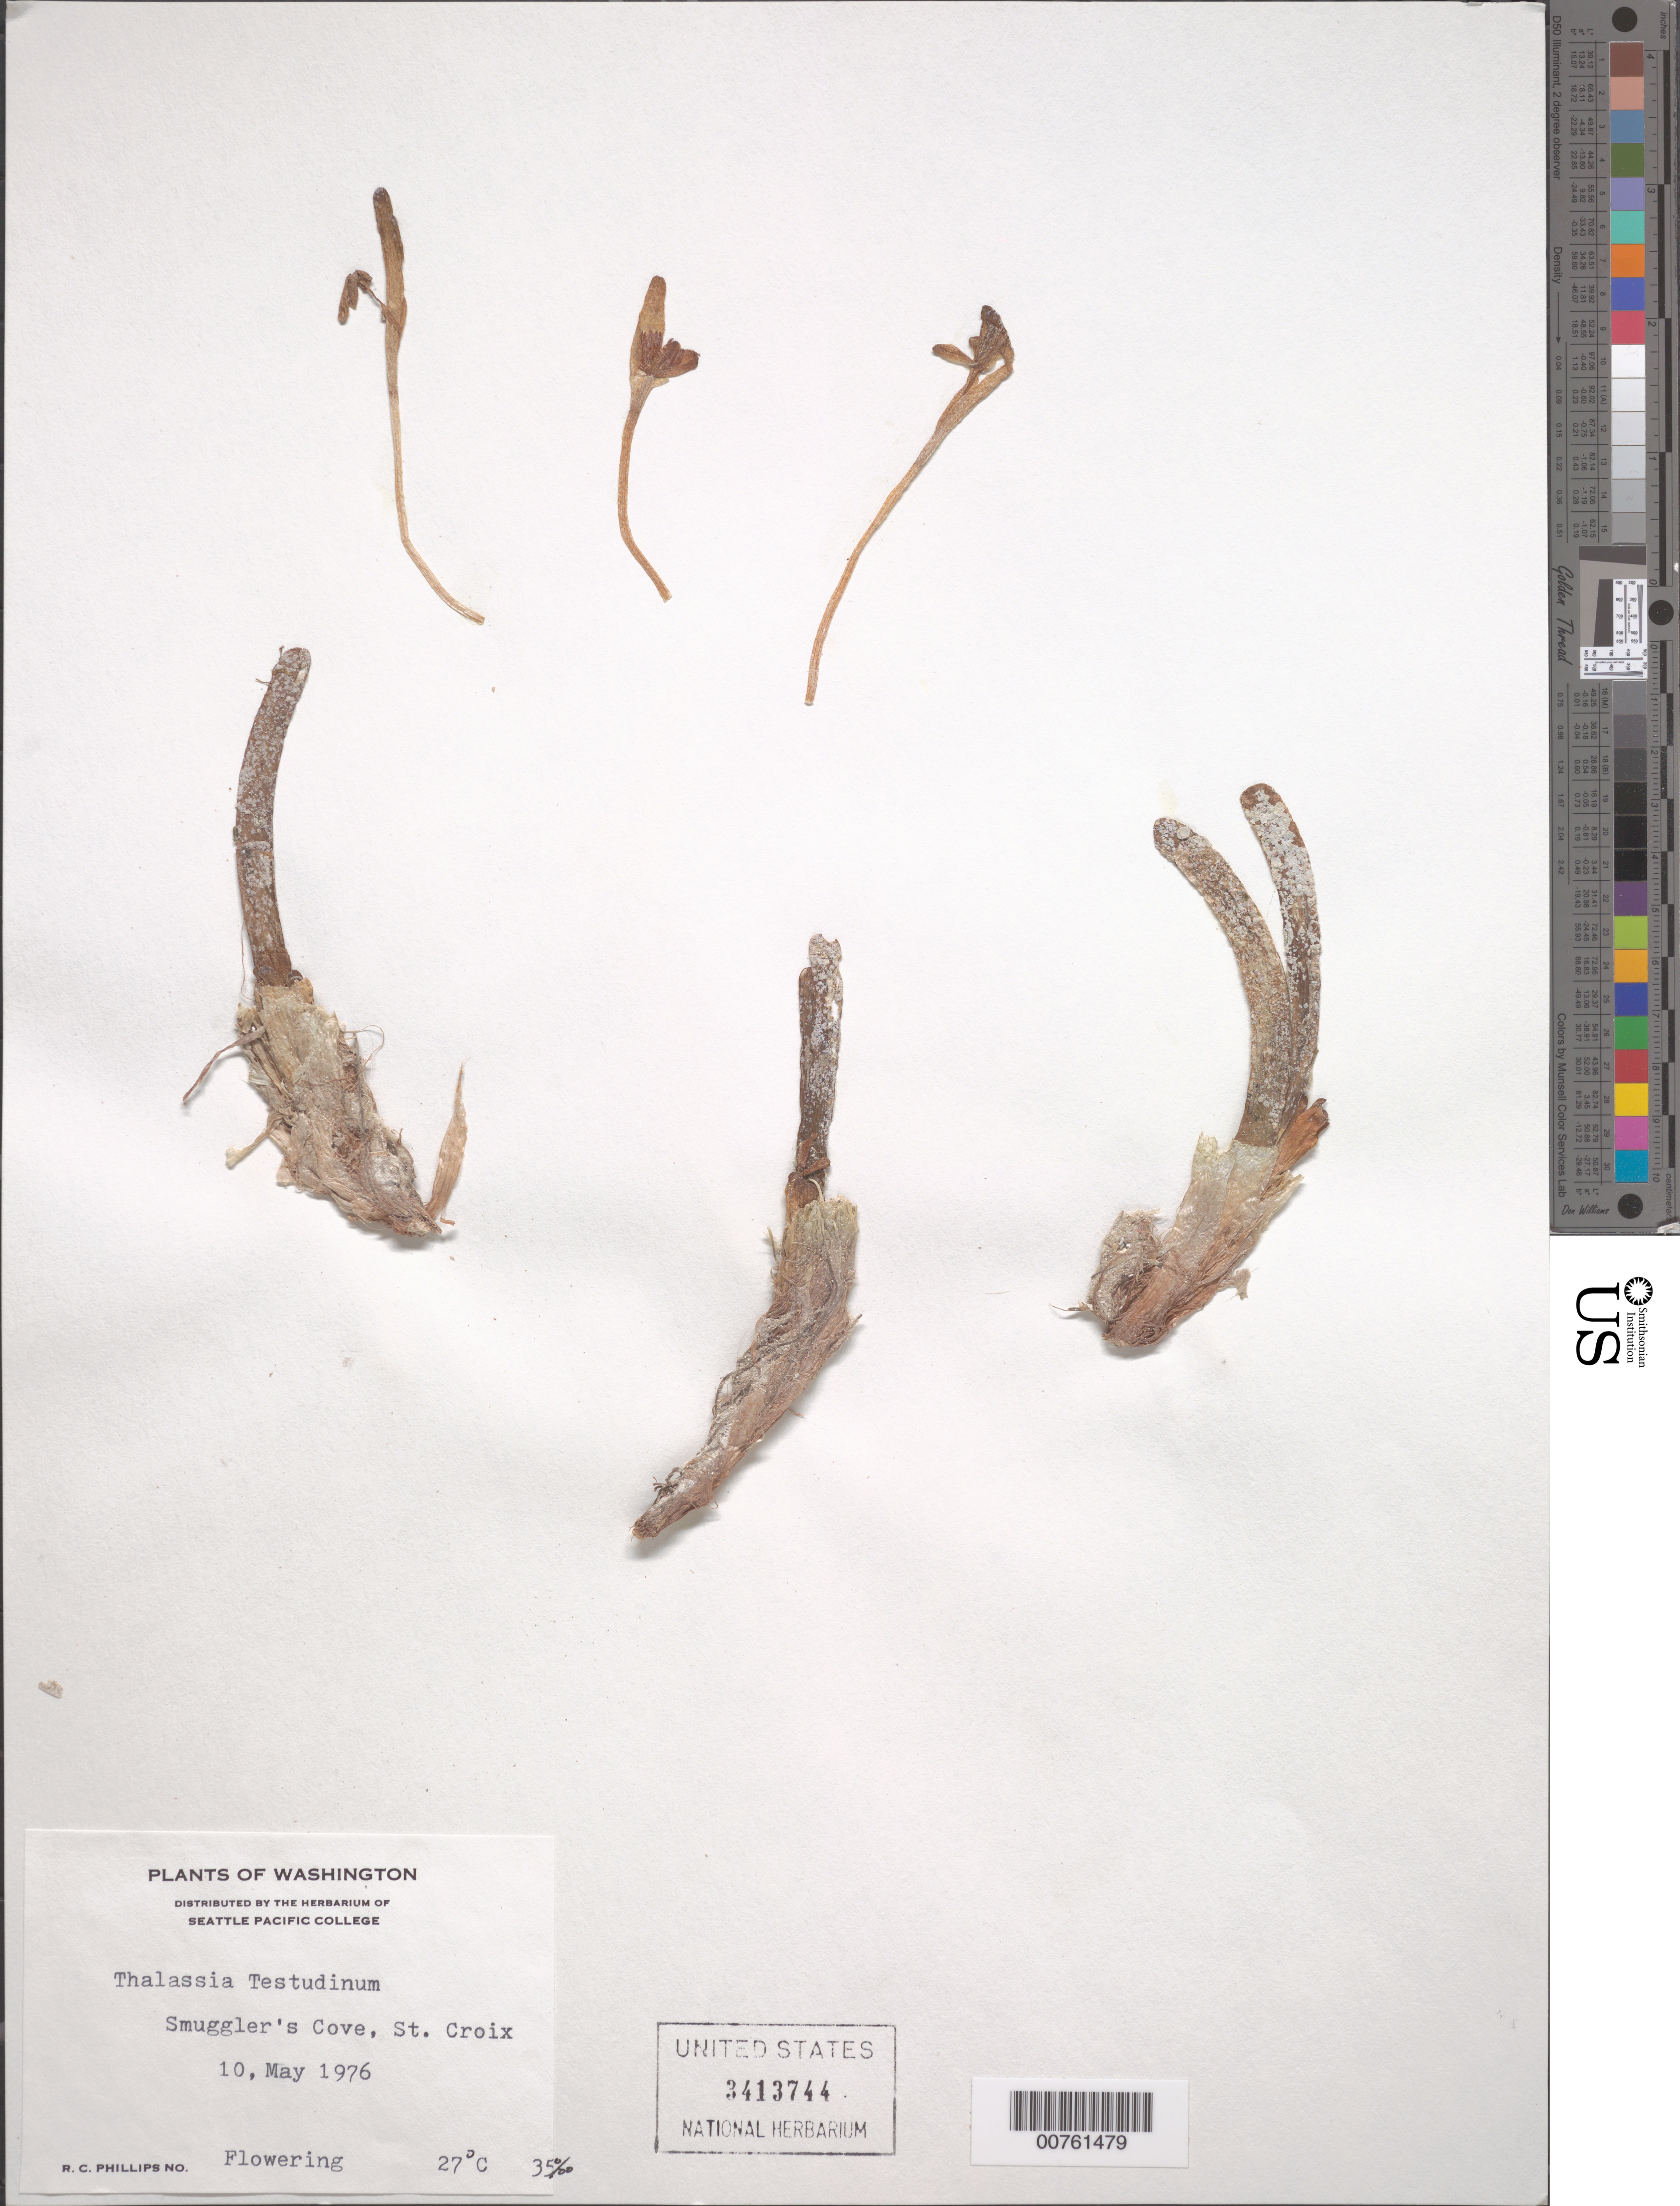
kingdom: Plantae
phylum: Tracheophyta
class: Liliopsida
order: Alismatales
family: Hydrocharitaceae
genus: Thalassia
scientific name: Thalassia testudinum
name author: Banks & Sol. ex K.D. Koenig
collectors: R. C. Phillips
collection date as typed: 10 May 1976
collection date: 1976-05-10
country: U.S. Virgin Islands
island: St. Croix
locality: Smuggler's Cove.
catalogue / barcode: US 3413744